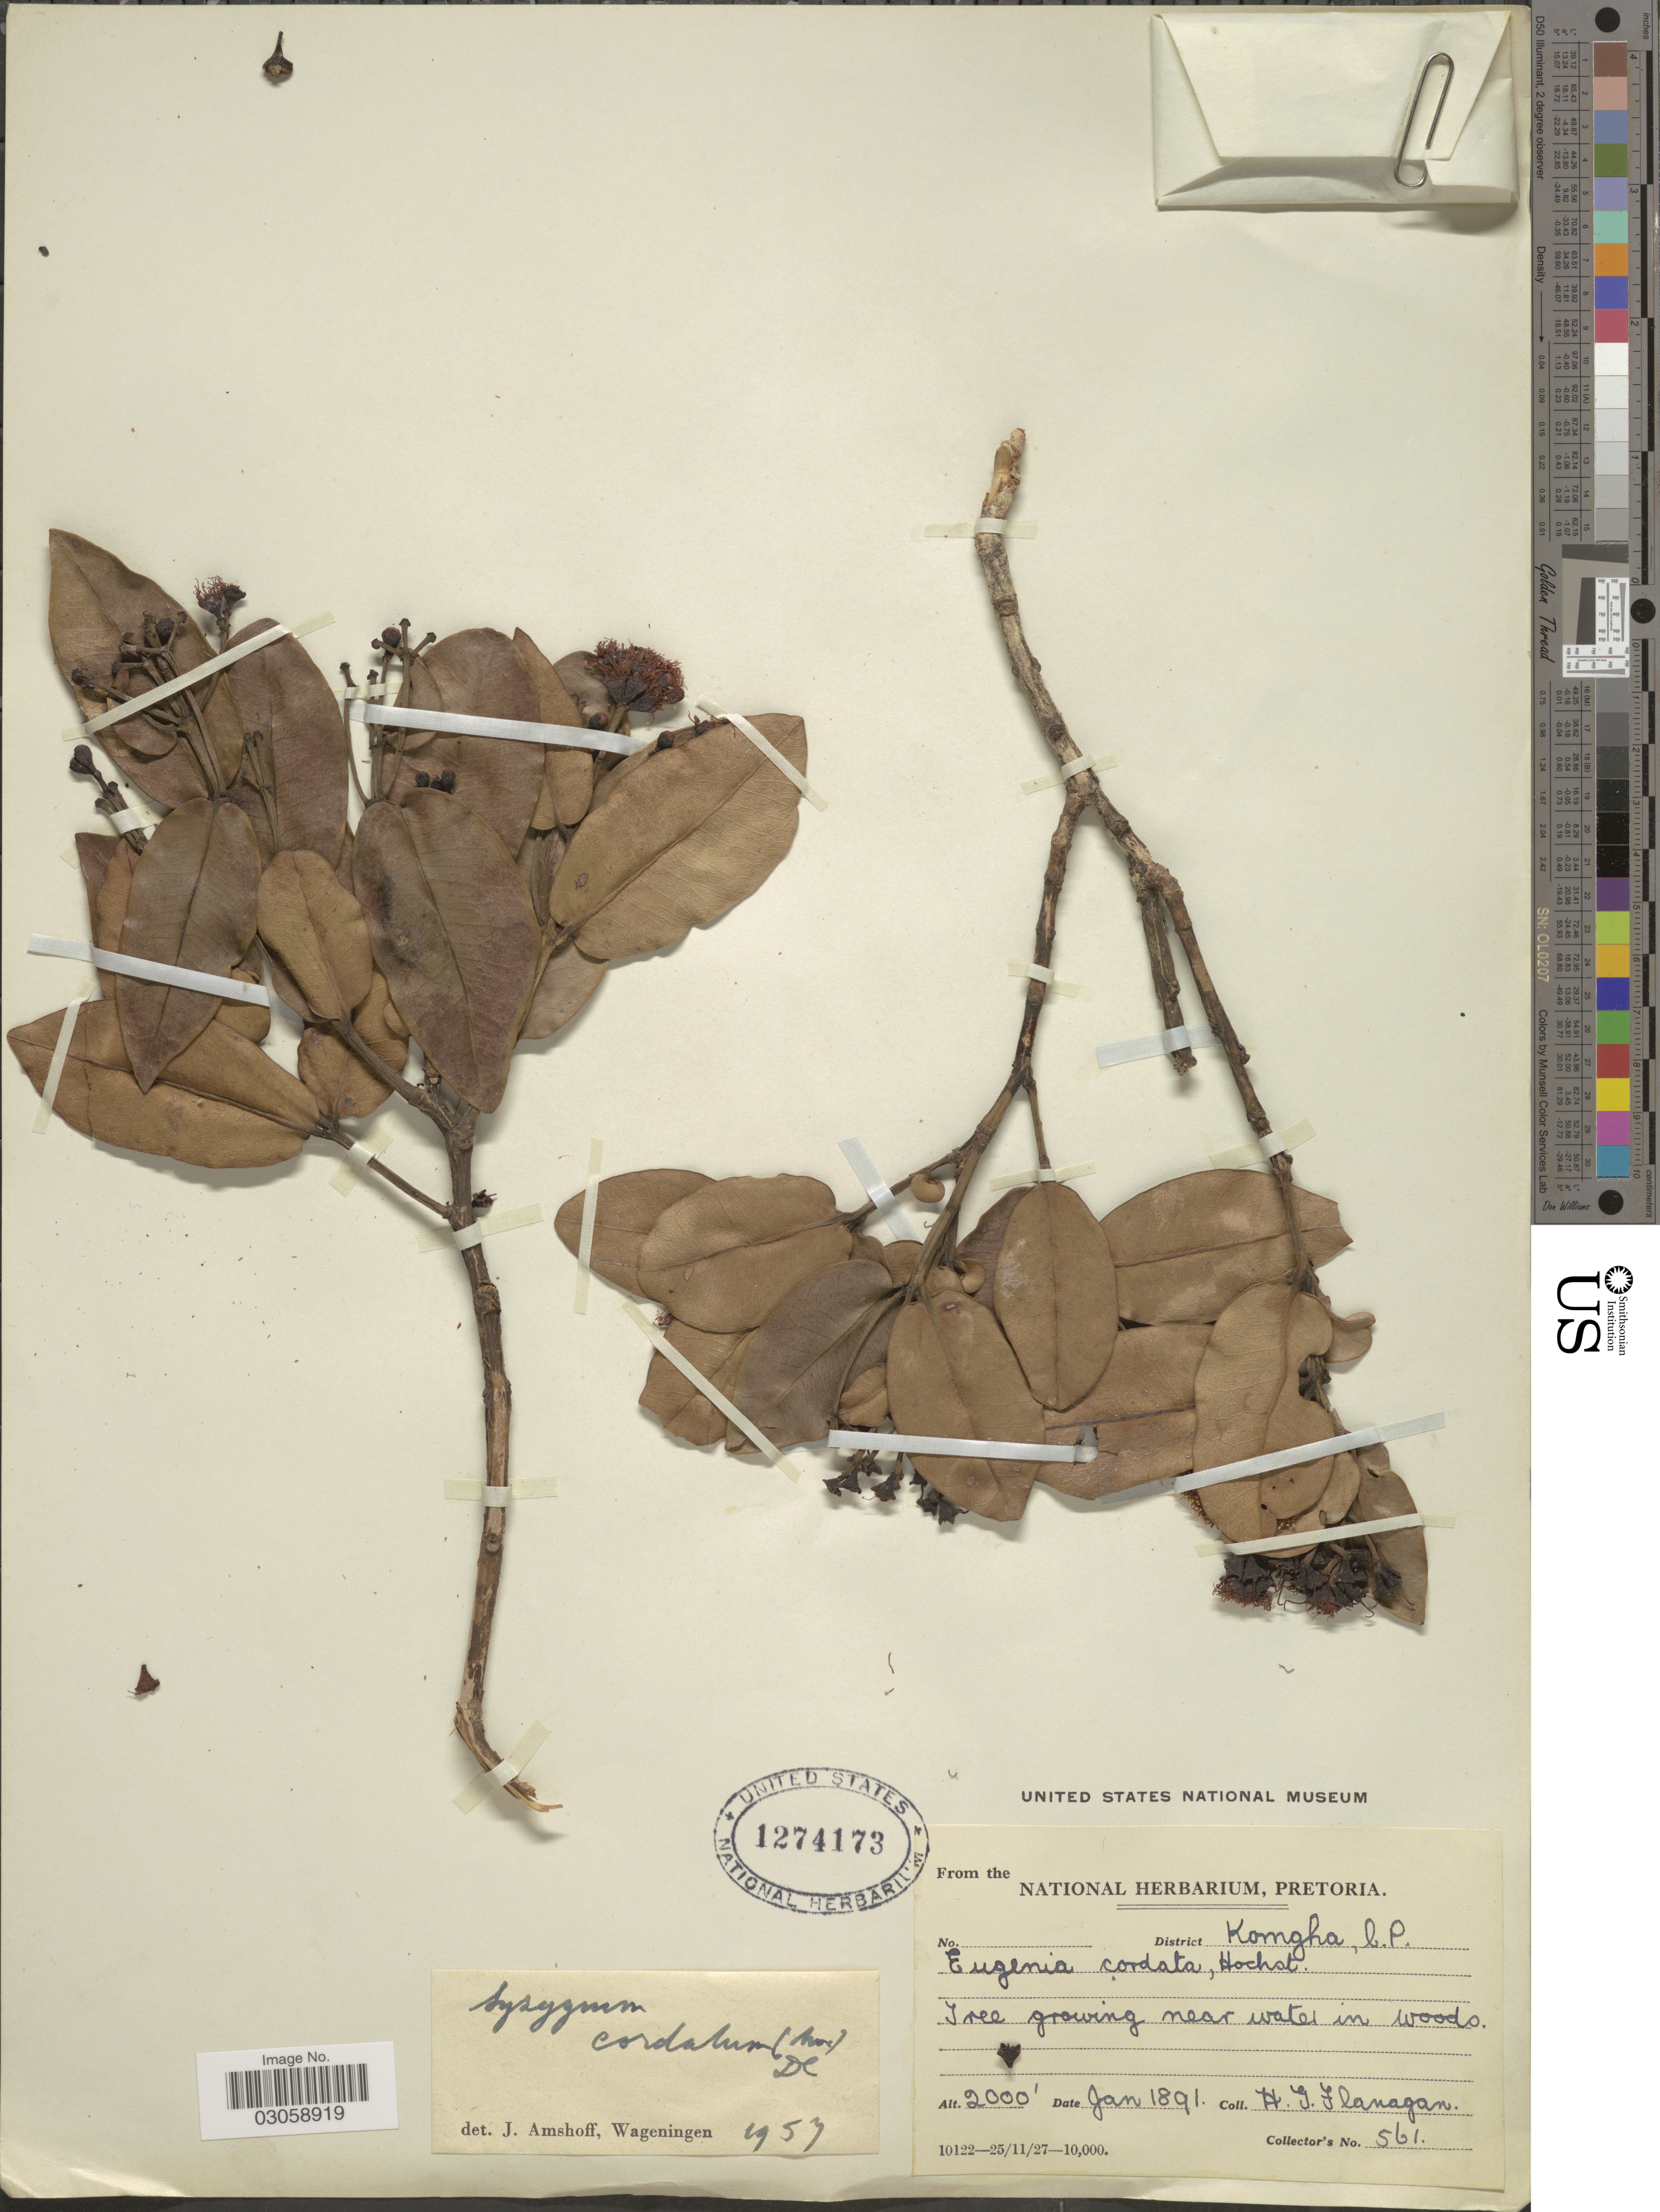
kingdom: Plantae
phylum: Tracheophyta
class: Magnoliopsida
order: Myrtales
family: Myrtaceae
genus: Syzygium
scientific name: Syzygium cordatum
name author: Hochst. ex Krauss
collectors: H. Flanagan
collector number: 561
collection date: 1891-01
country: South Africa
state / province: Eastern Cape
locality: District Komgha, C. P.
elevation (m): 610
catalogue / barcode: US 1274173